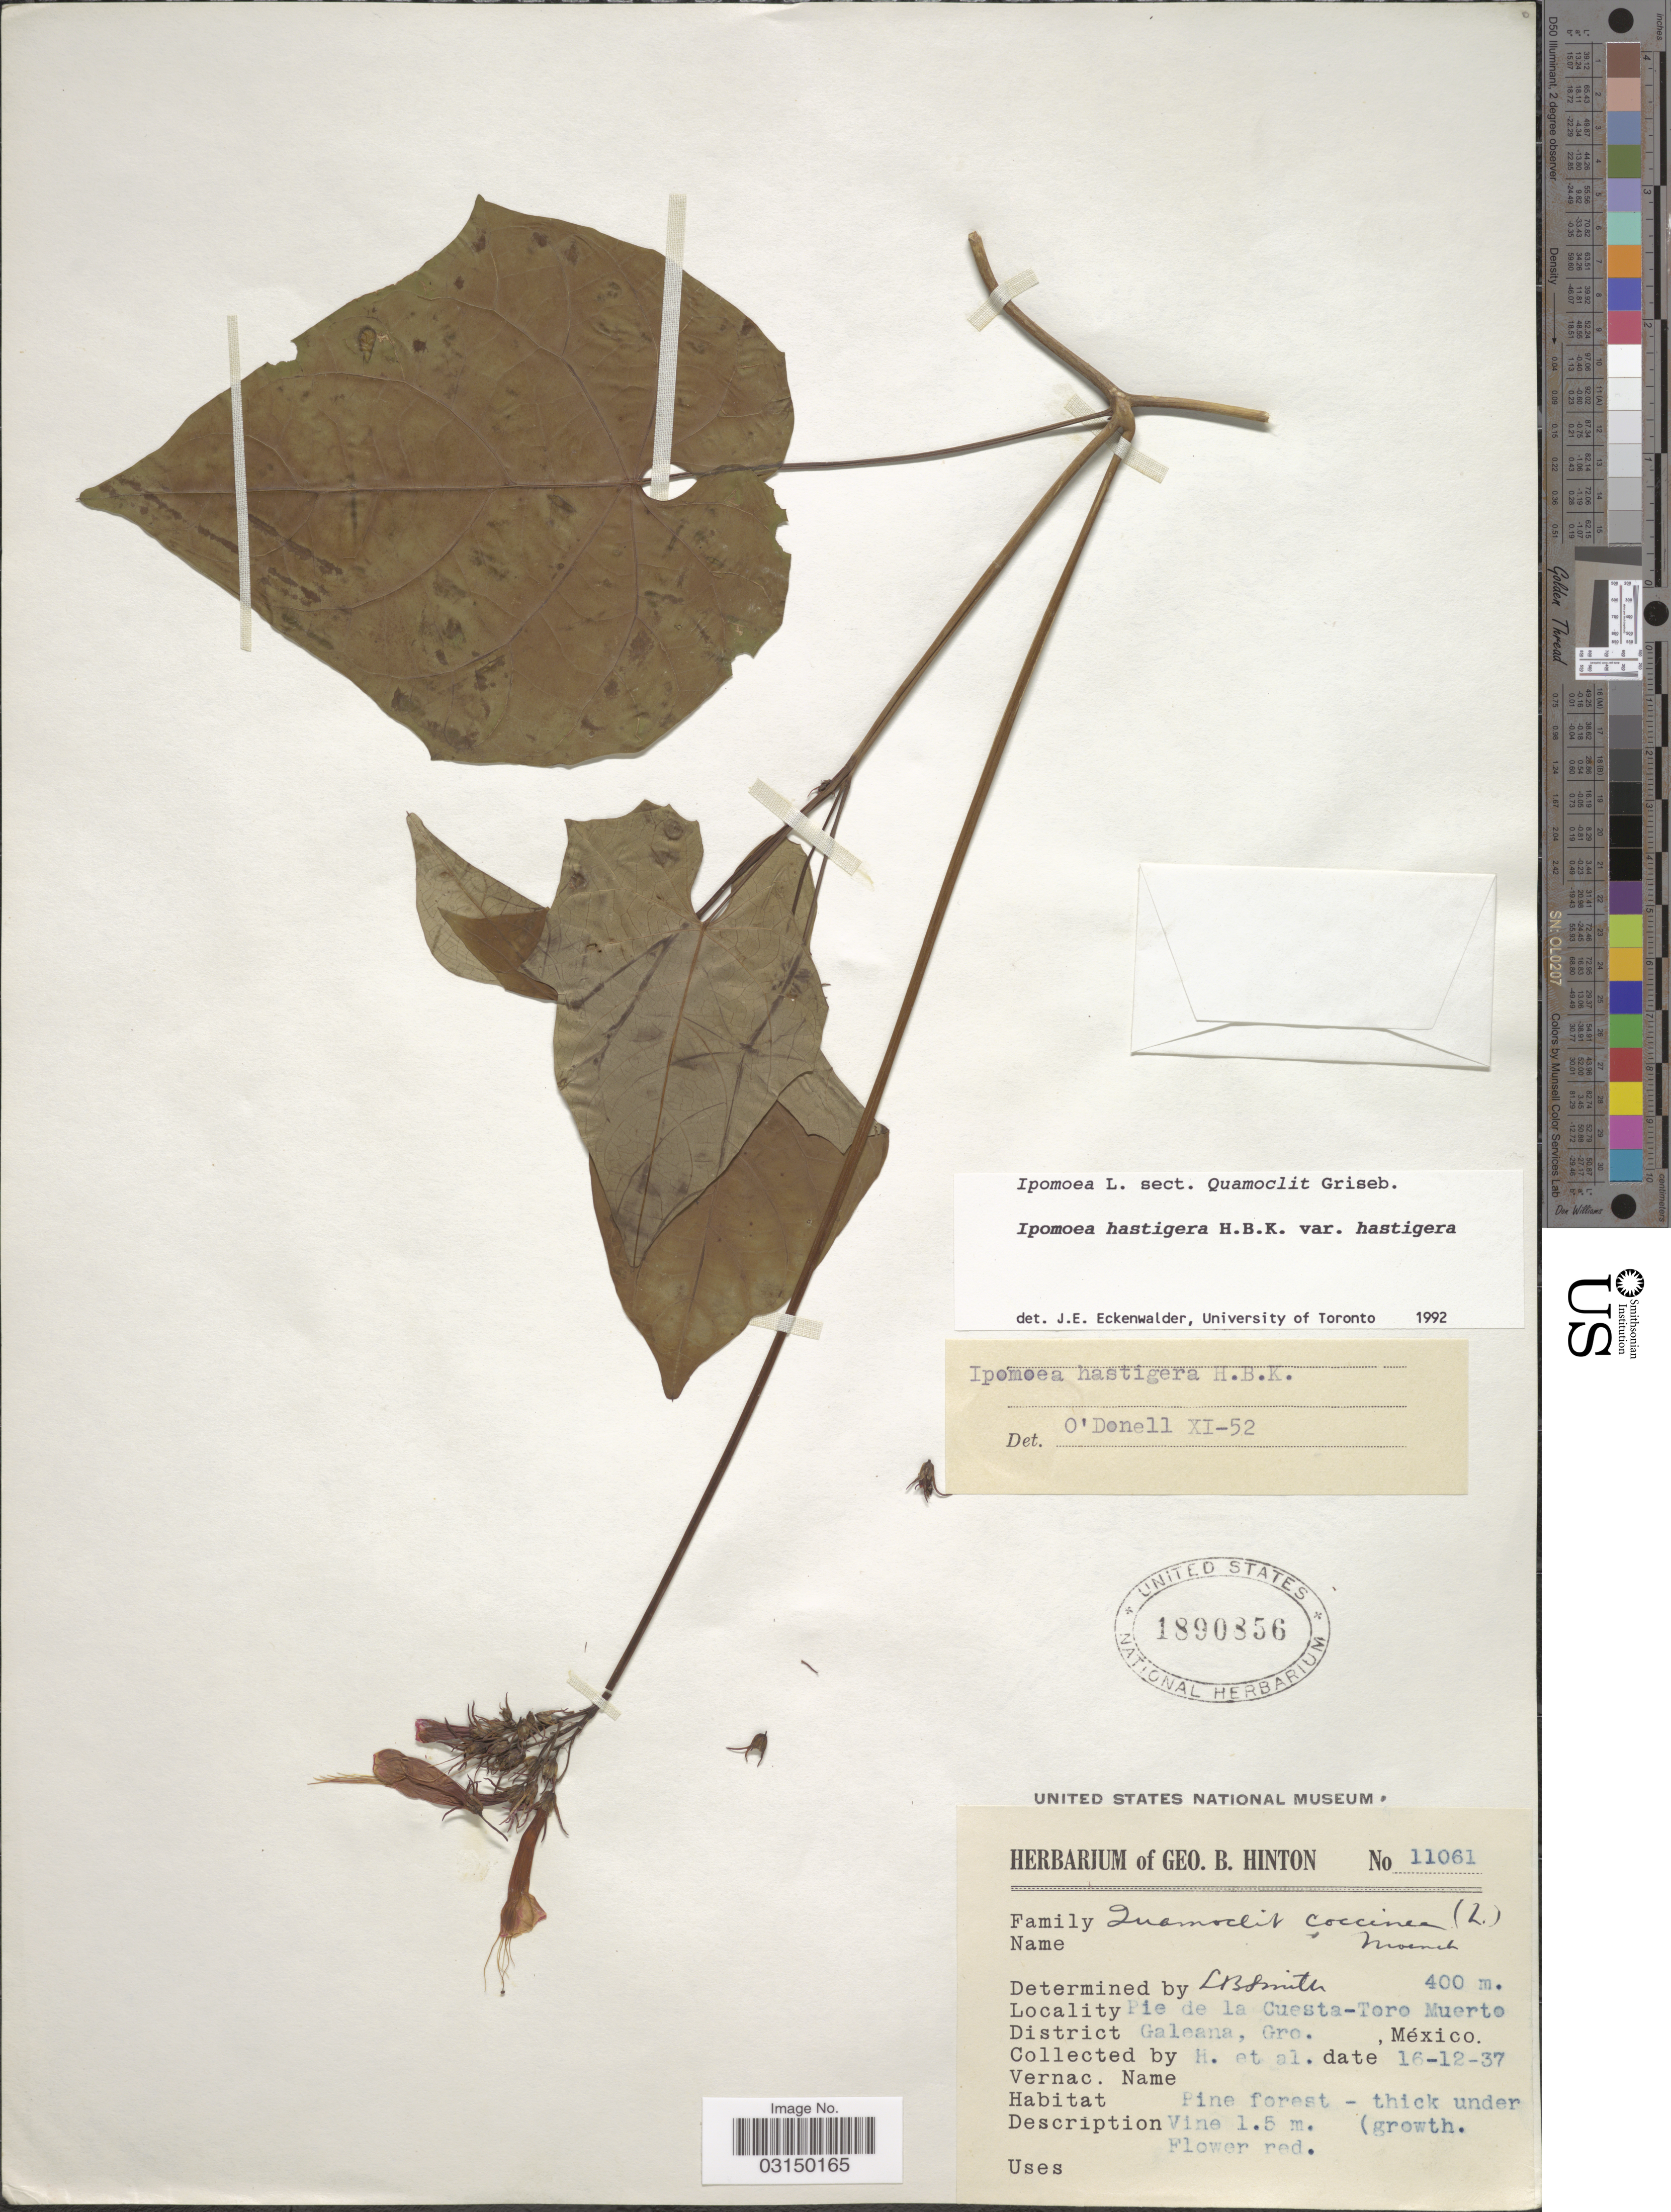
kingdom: Plantae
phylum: Tracheophyta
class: Magnoliopsida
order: Solanales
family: Convolvulaceae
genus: Ipomoea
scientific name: Ipomoea hastigera var. hastigera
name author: Kunth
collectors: G. B. Hinton & et al.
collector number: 11061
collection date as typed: Transcribed d/m/y: 16/12/37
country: Mexico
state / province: Guerrero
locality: Pie de la Cuesta-Toro Muerto. District Galeana, Gro.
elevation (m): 400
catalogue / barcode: US 1890856